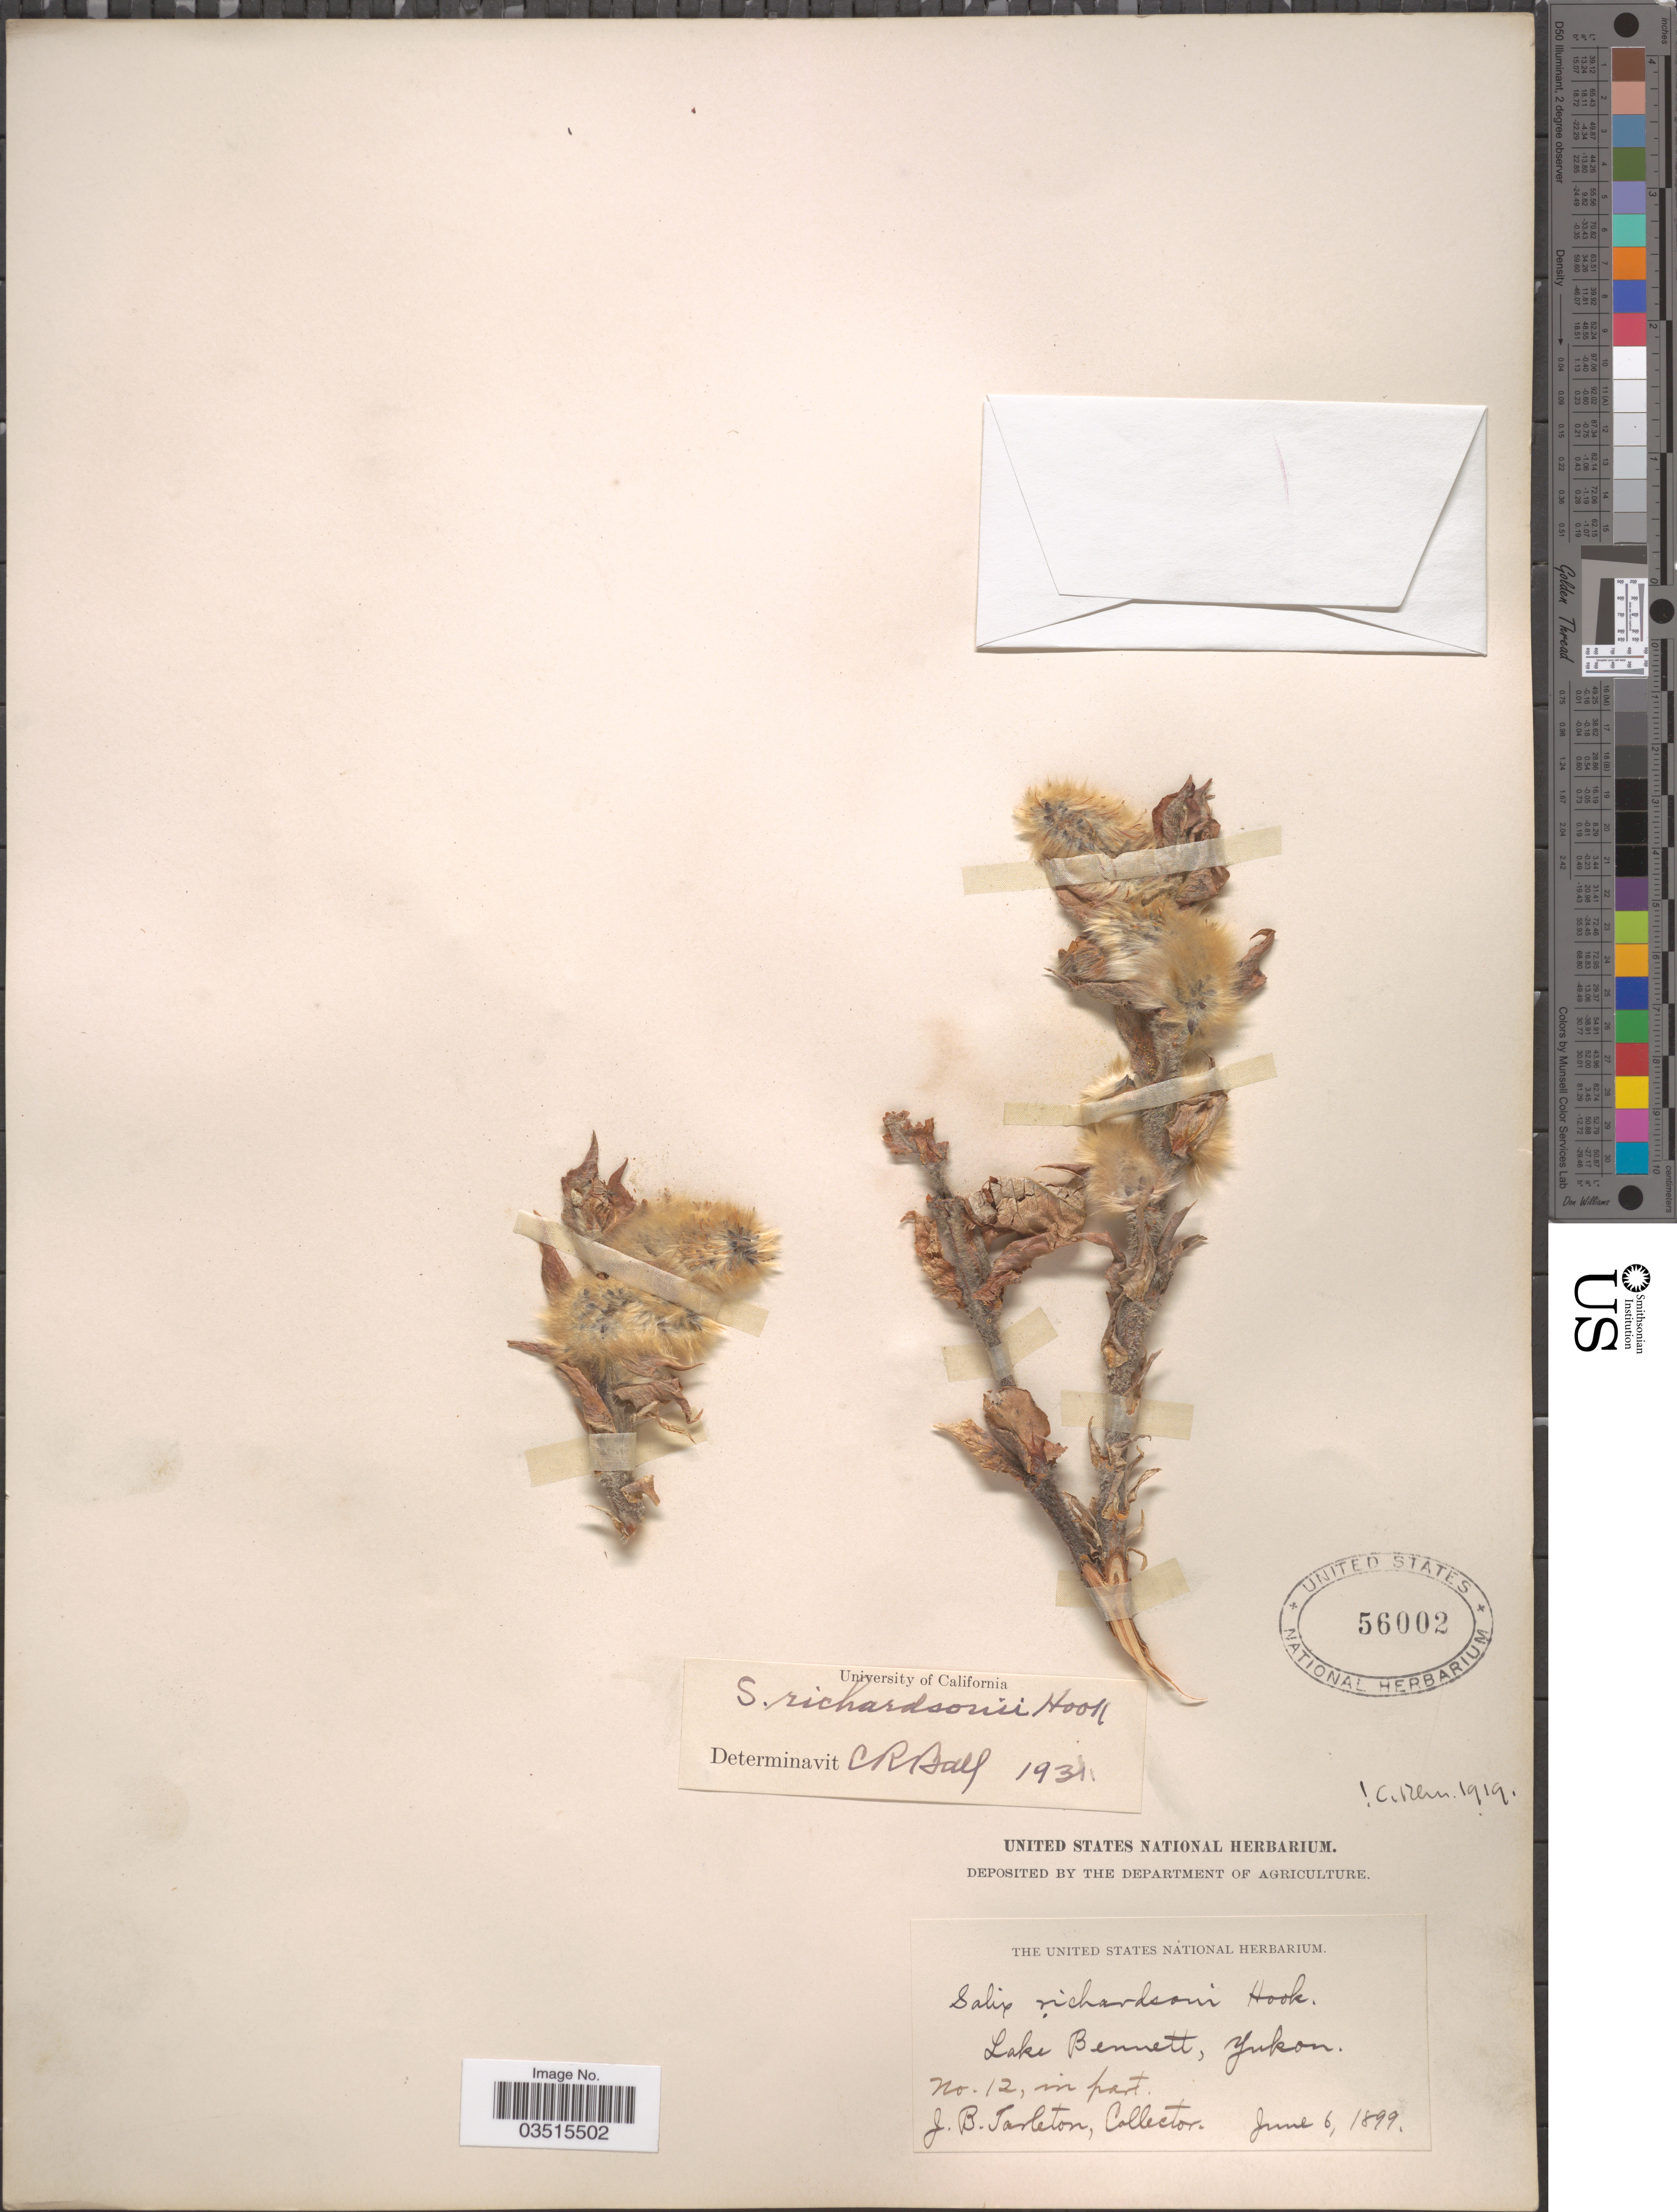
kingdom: Plantae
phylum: Tracheophyta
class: Magnoliopsida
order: Malpighiales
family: Salicaceae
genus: Salix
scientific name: Salix richardsonii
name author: Hook.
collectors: J. Tarleton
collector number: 12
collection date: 1899-06-06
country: Canada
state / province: Yukon Territory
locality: Lake Bennett, Yukon.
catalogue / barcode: US 56002